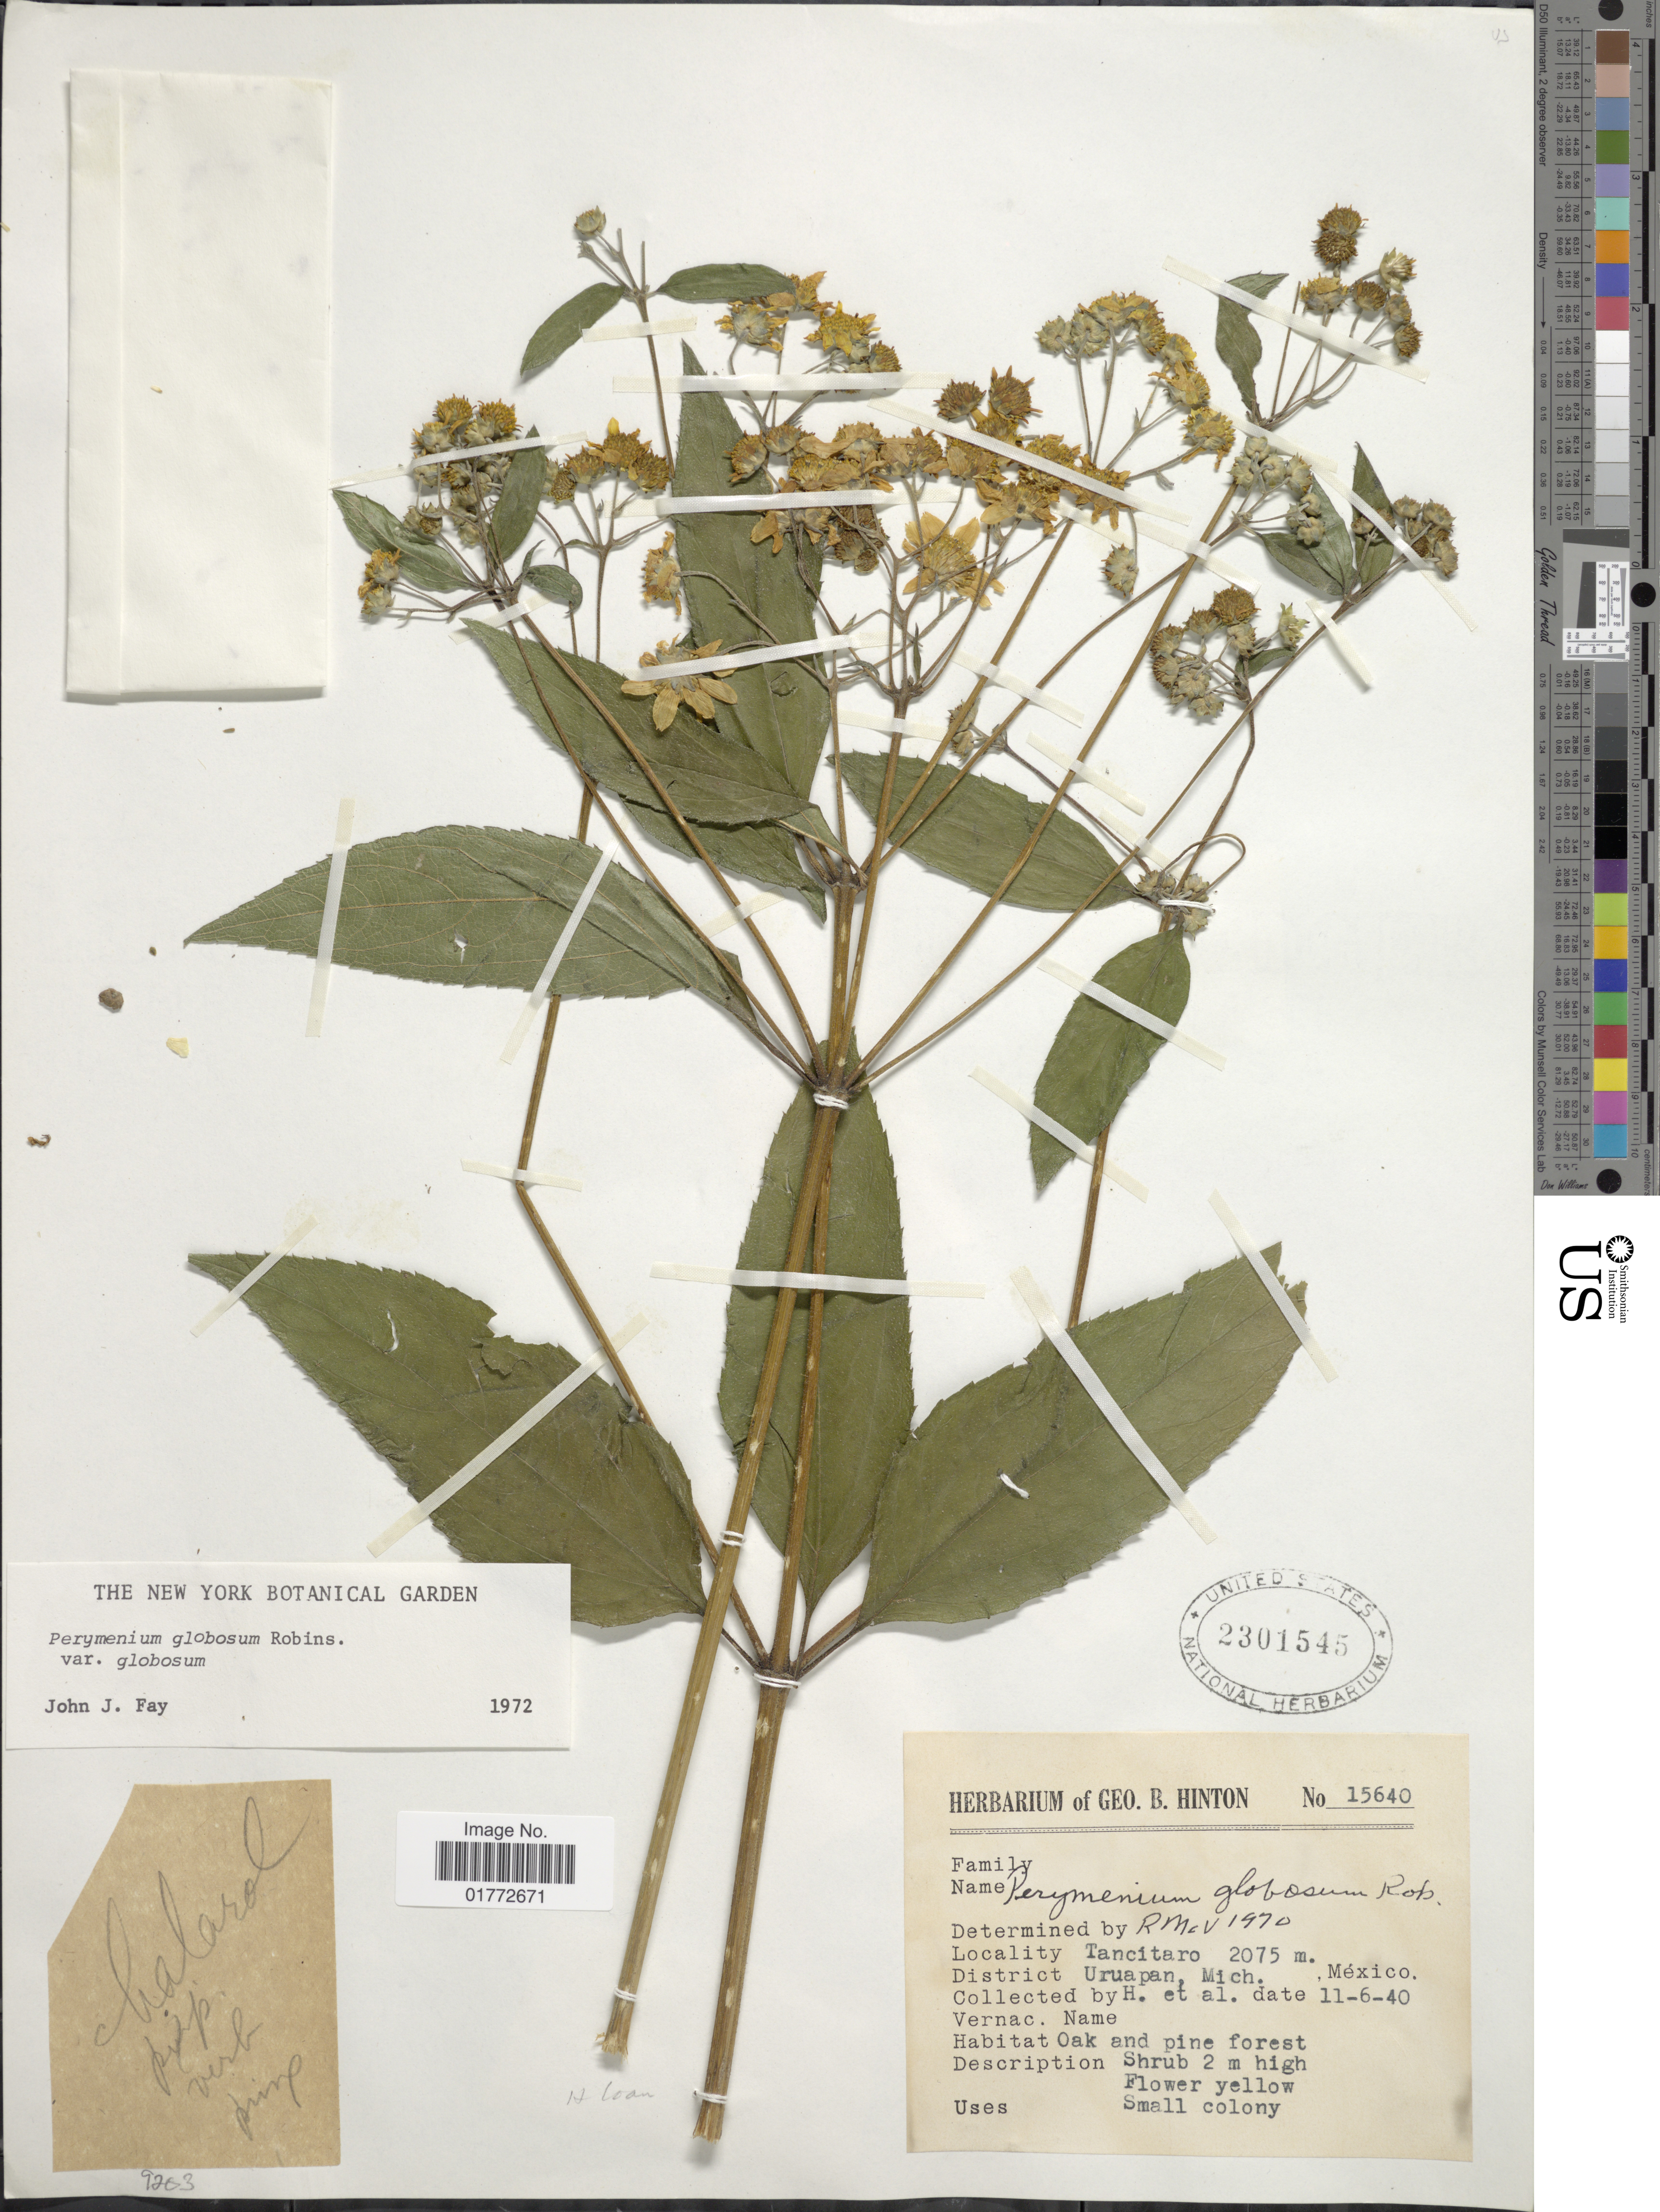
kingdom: Plantae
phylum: Tracheophyta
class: Magnoliopsida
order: Asterales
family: Asteraceae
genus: Perymenium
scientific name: Perymenium globosum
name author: B.L. Rob.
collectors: G. B. Hinton & et al.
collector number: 15640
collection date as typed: Transcribed d/m/y: 6/11/40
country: Mexico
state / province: Michoacán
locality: Tancitaro, District Uruapan, Mich.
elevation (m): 2075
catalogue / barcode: US 2301545